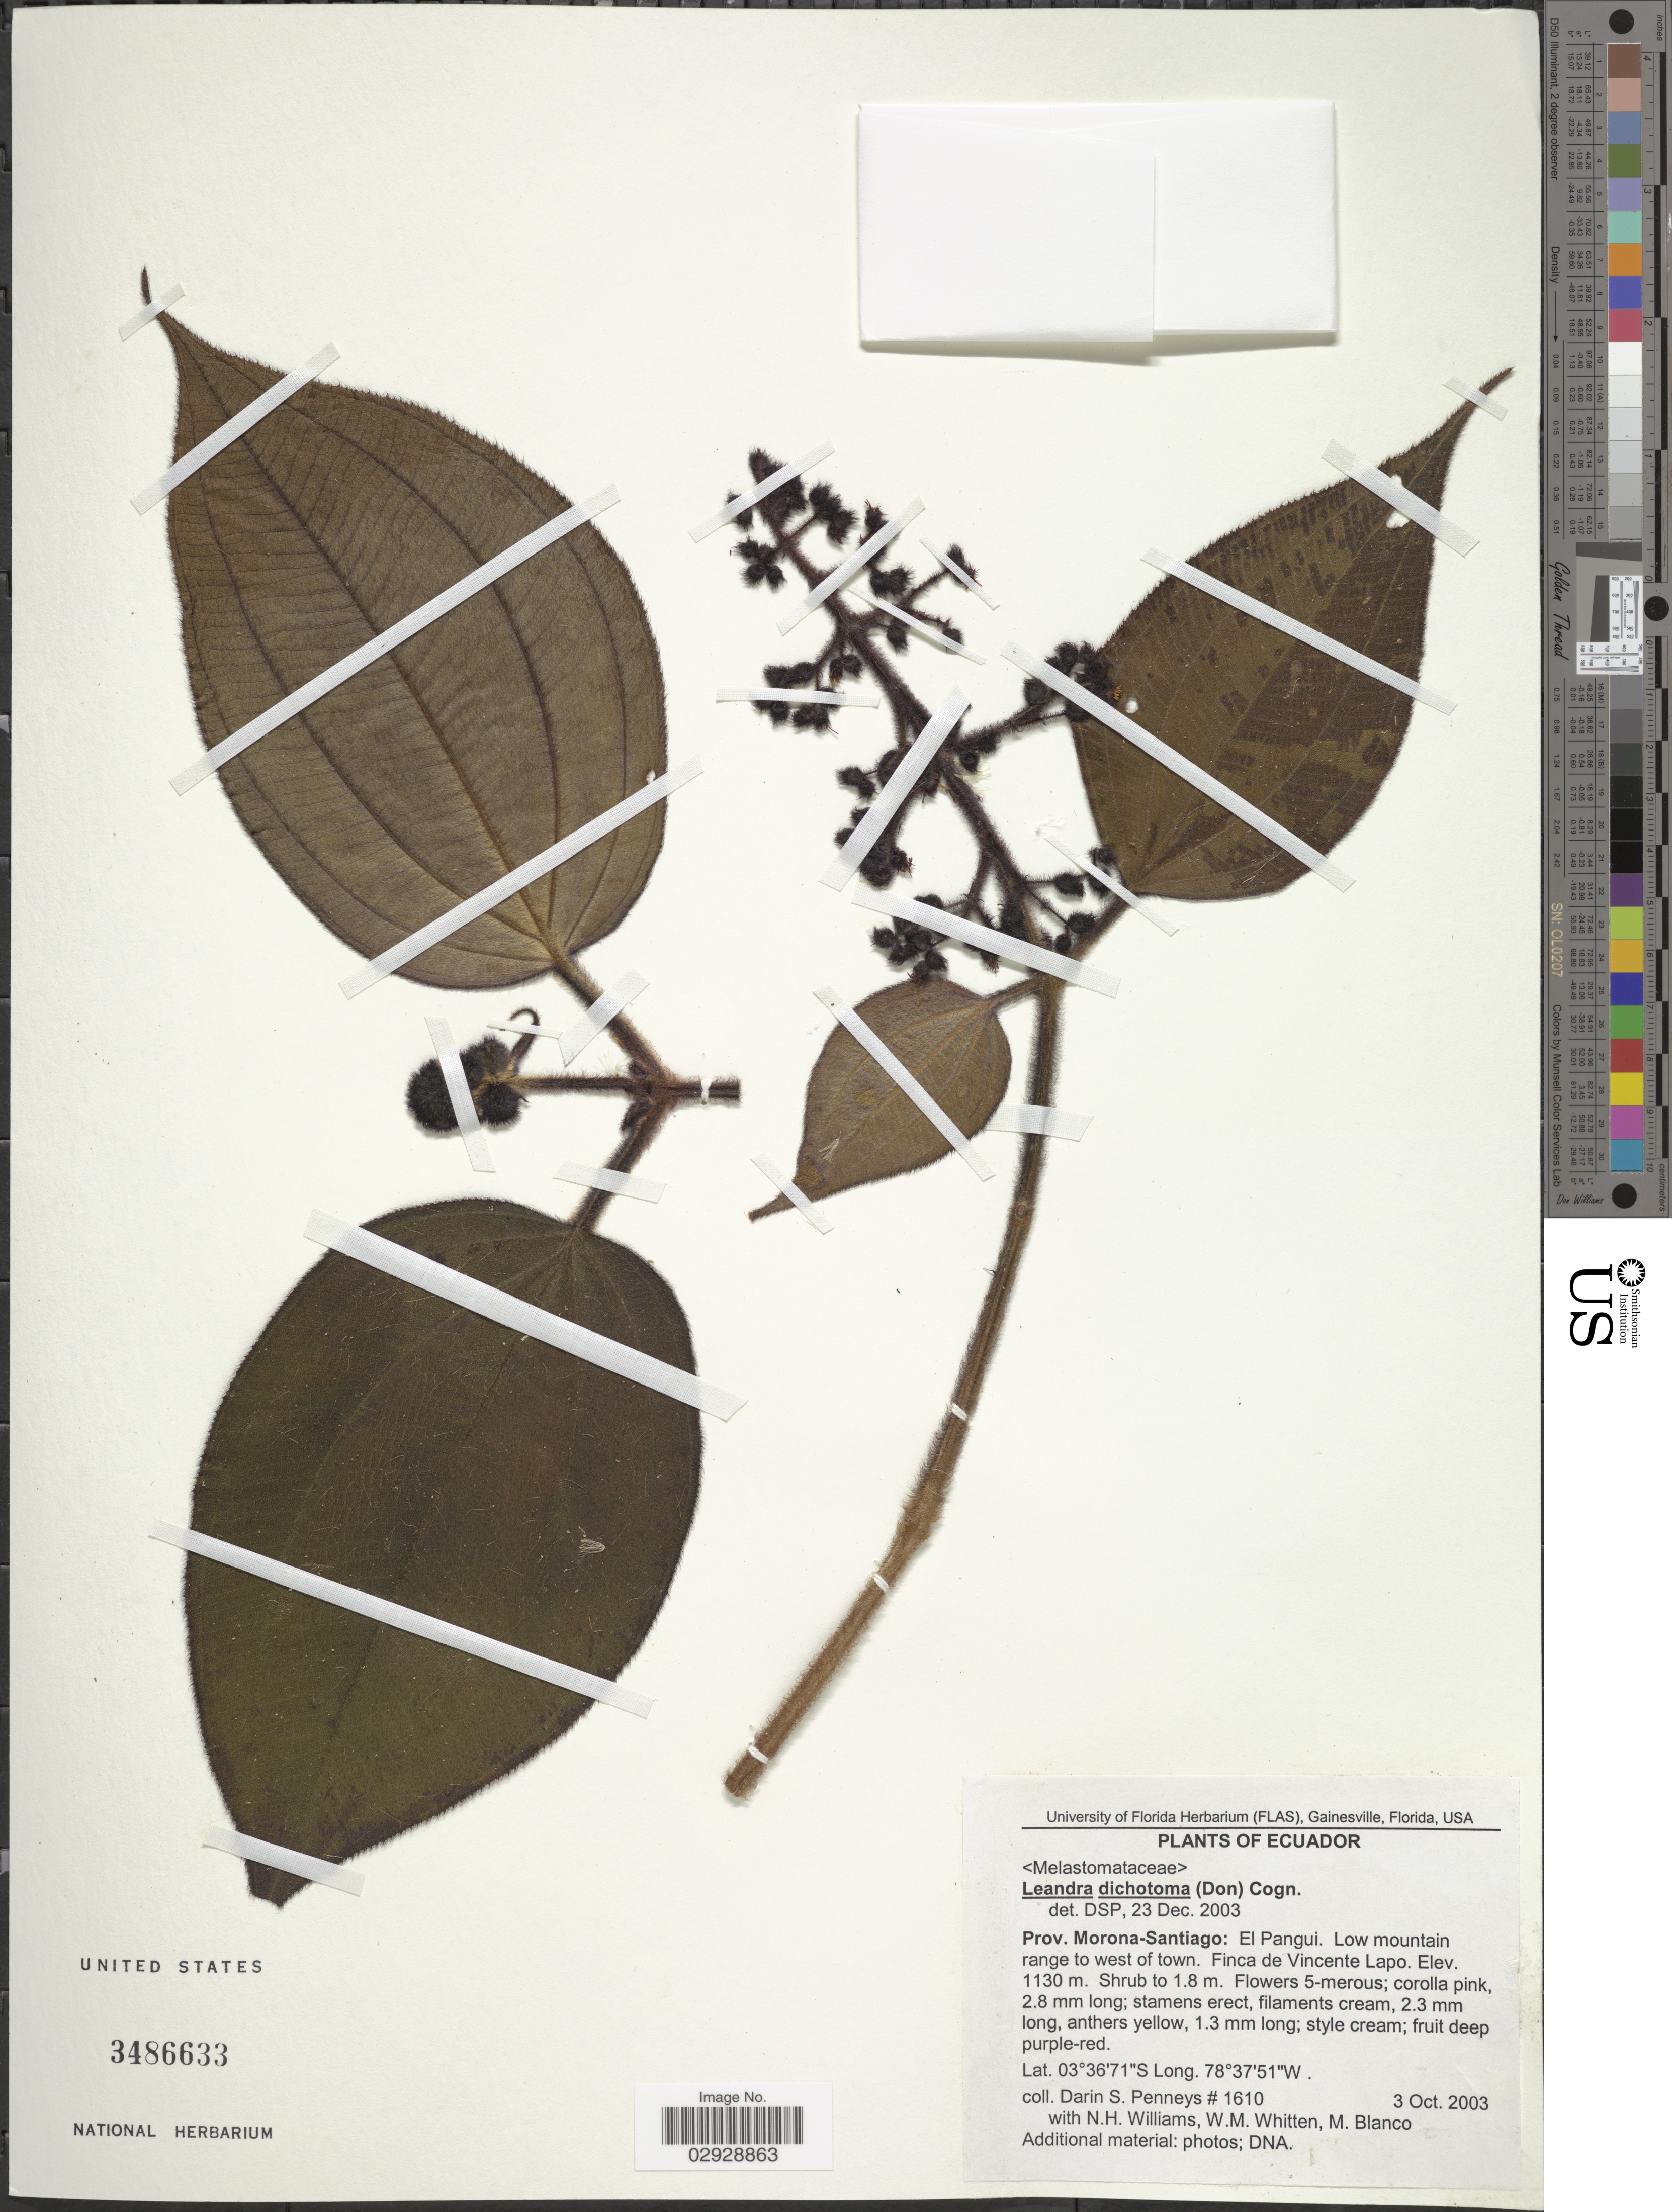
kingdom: Plantae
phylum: Tracheophyta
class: Magnoliopsida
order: Myrtales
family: Melastomataceae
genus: Leandra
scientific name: Leandra dichotoma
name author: (D. Don) Cogn.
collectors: D. S. Penneys, N. H. Williams, W. M. Whitten & M. Blanco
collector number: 1610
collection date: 2003-10-03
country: Ecuador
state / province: Morona-Santiago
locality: El Pangui. Finca de Vincente Lapo.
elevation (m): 1130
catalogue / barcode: US 3486633